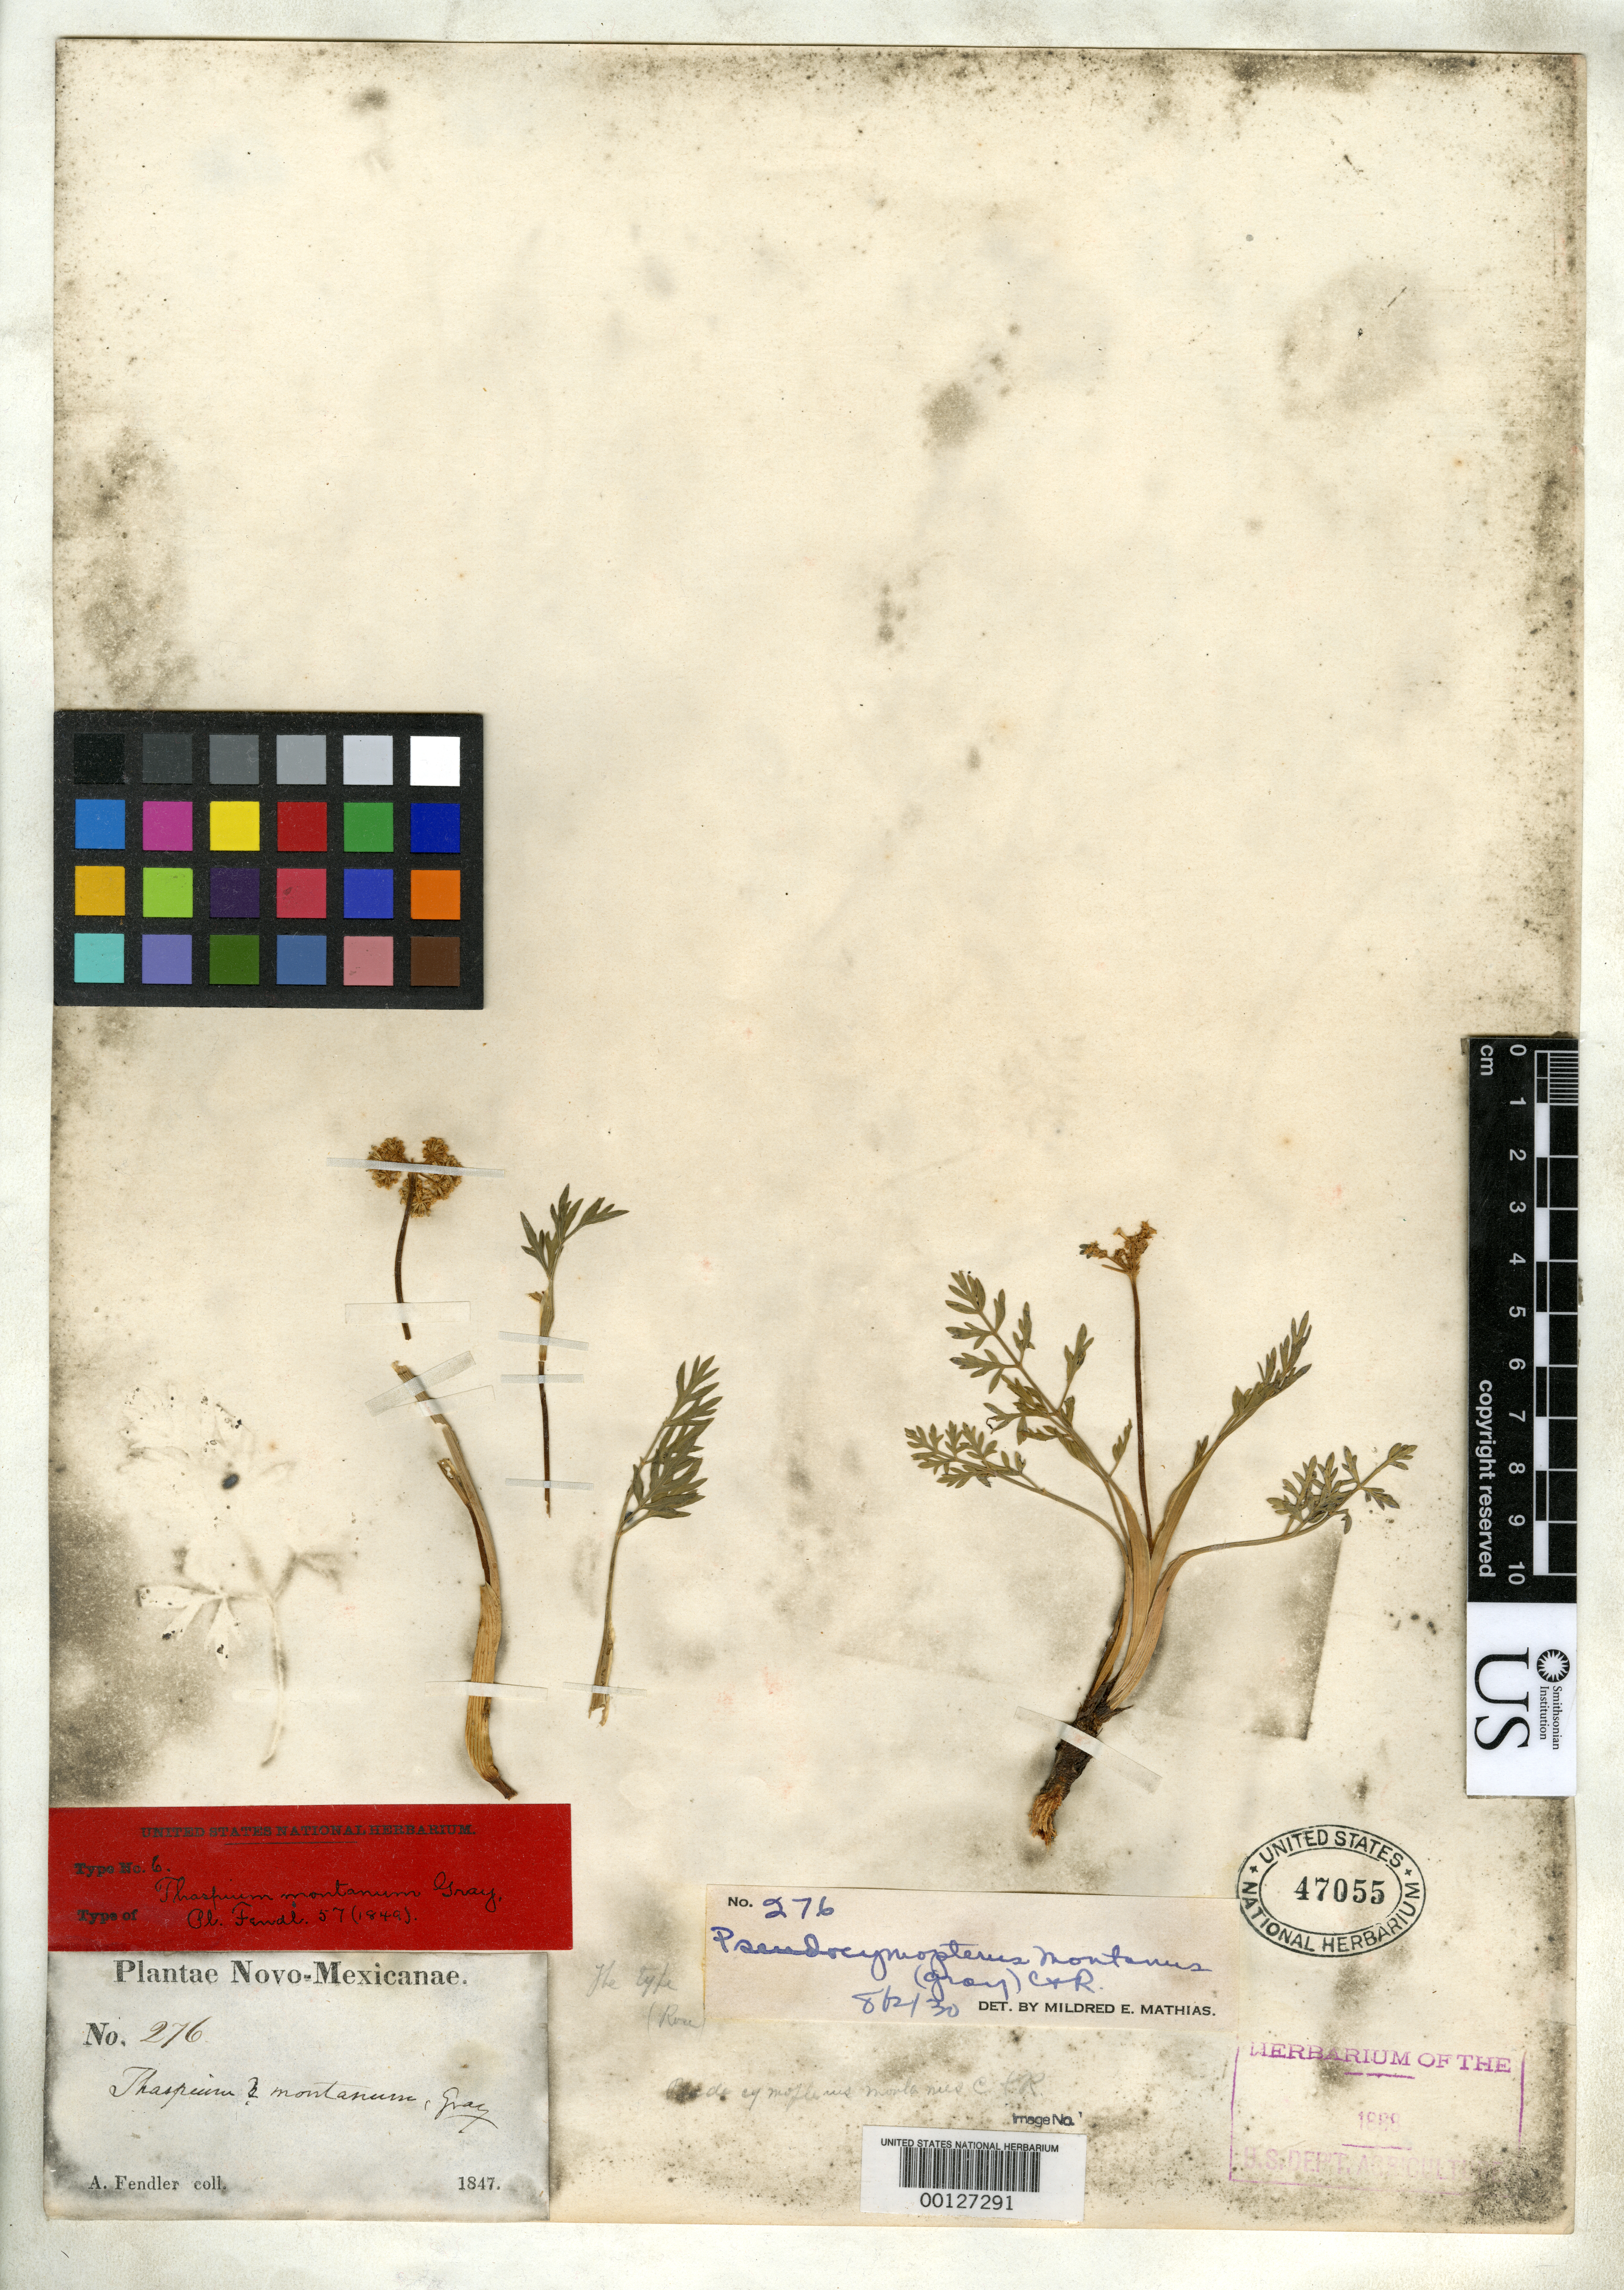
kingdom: Plantae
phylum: Tracheophyta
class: Magnoliopsida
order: Apiales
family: Apiaceae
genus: Thaspium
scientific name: Thaspium montanum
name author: A. Gray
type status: Isotype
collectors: A. Fendler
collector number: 276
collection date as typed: Apr 1847 and -- Jul 1847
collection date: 1847-04,1847-07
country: United States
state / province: New Mexico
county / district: Santa Fe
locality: At foot of mountains along Santa Fe Creek.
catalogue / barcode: US 47055